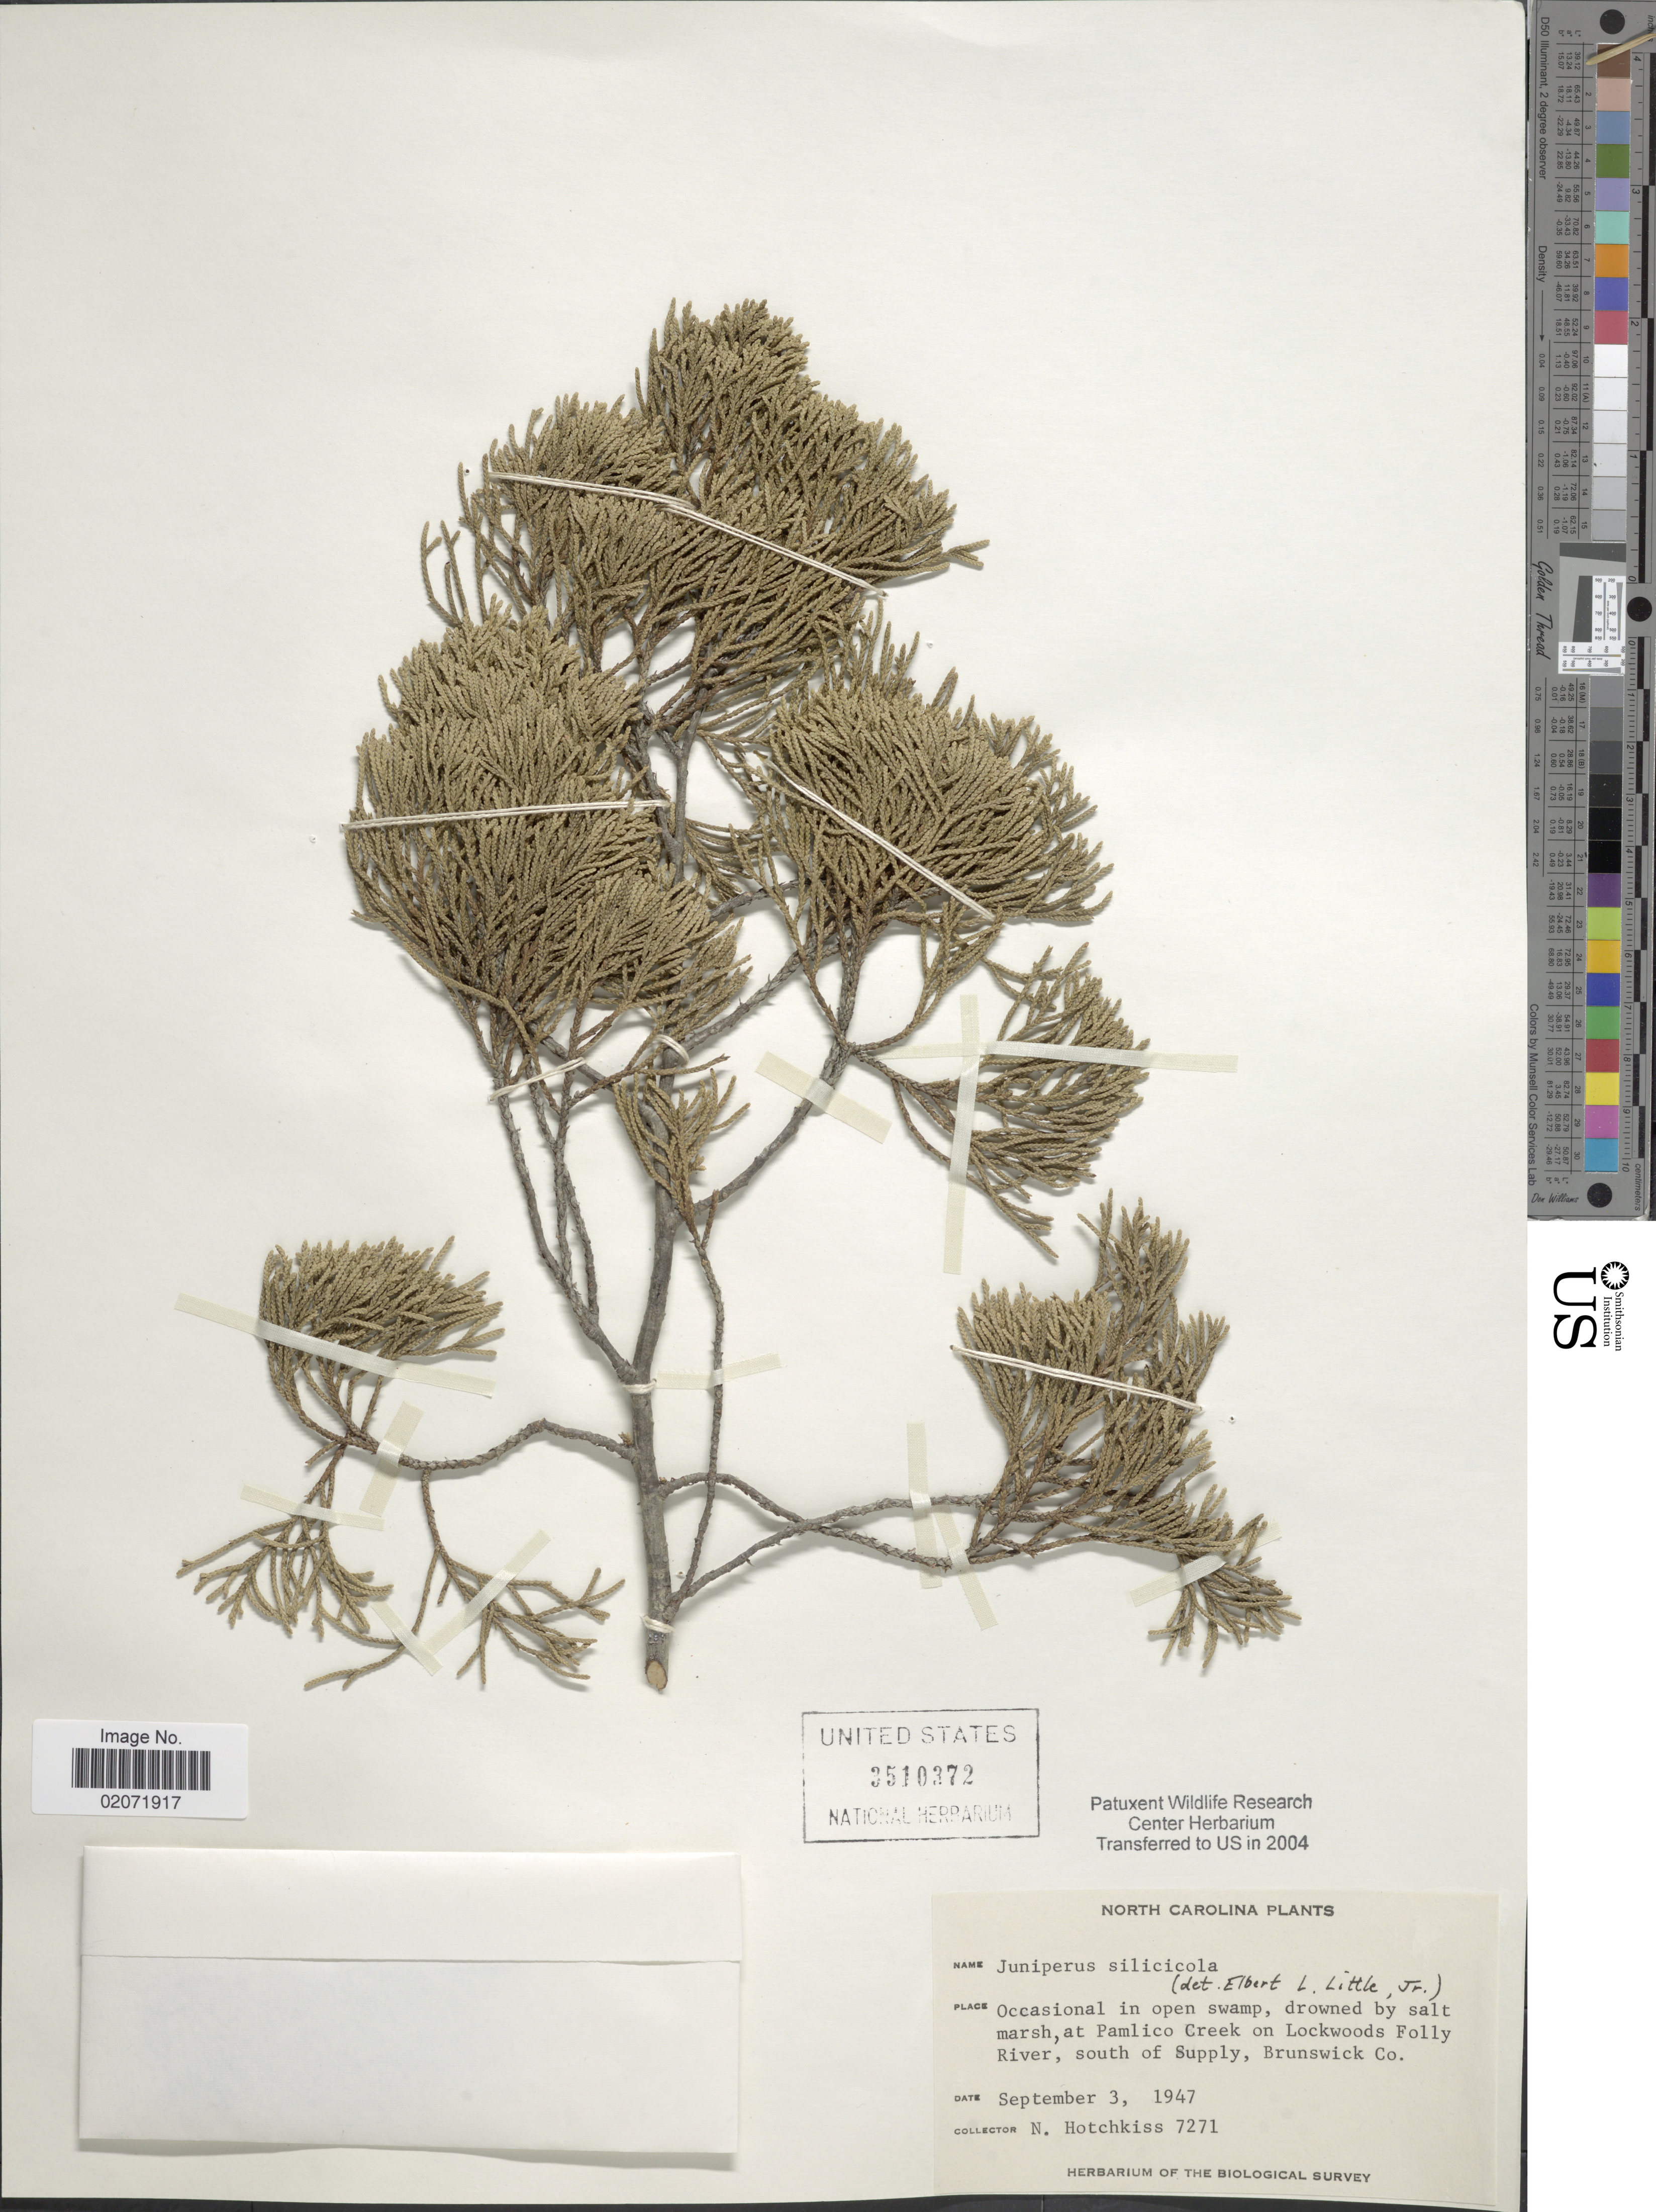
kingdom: Plantae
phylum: Tracheophyta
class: Pinopsida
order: Pinales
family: Cupressaceae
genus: Juniperus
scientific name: Juniperus silicicola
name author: (Small) L.H. Bailey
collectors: N. Hotchkiss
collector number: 7271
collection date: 1947-09-03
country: United States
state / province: North Carolina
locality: At Pamlico Creek on Lockwoods Folly River, south of Supply, Brunswick Co.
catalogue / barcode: US 3510372